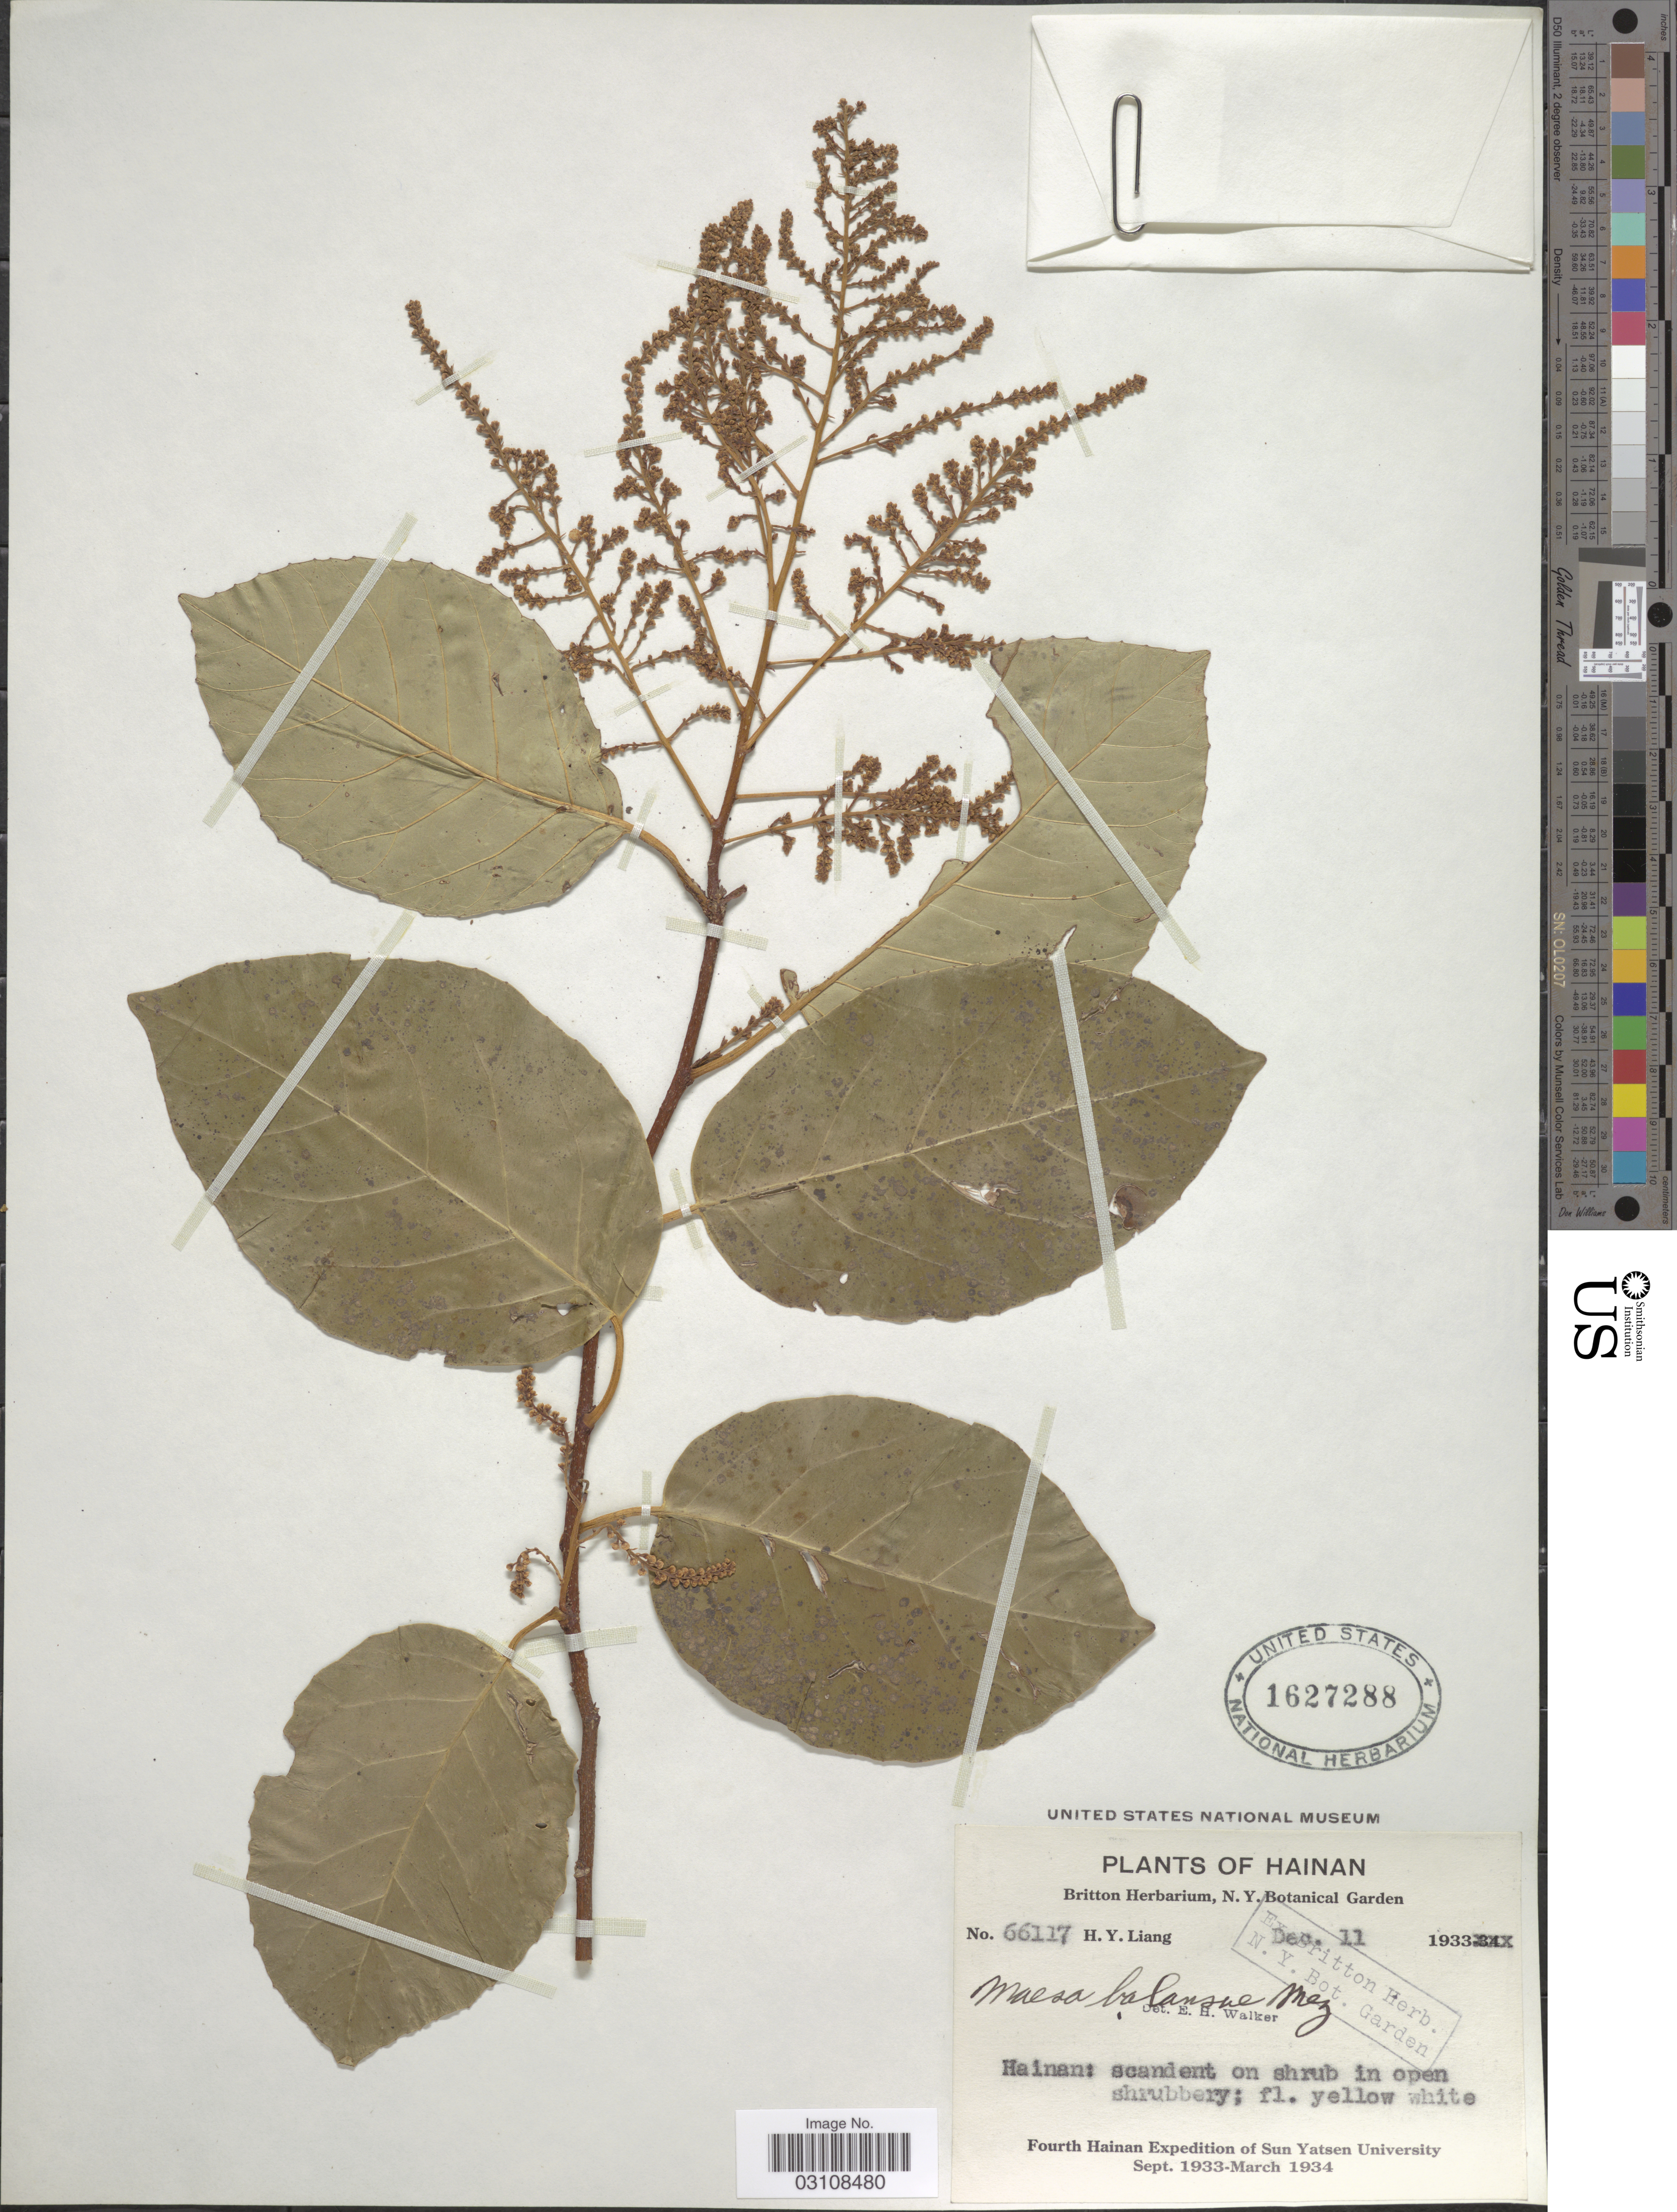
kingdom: Plantae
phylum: Tracheophyta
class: Magnoliopsida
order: Ericales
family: Primulaceae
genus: Maesa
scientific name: Maesa balansae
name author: Mez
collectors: H. Y. Liang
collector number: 66117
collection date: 1933-12-11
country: China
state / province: Hainan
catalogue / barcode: US 1627288